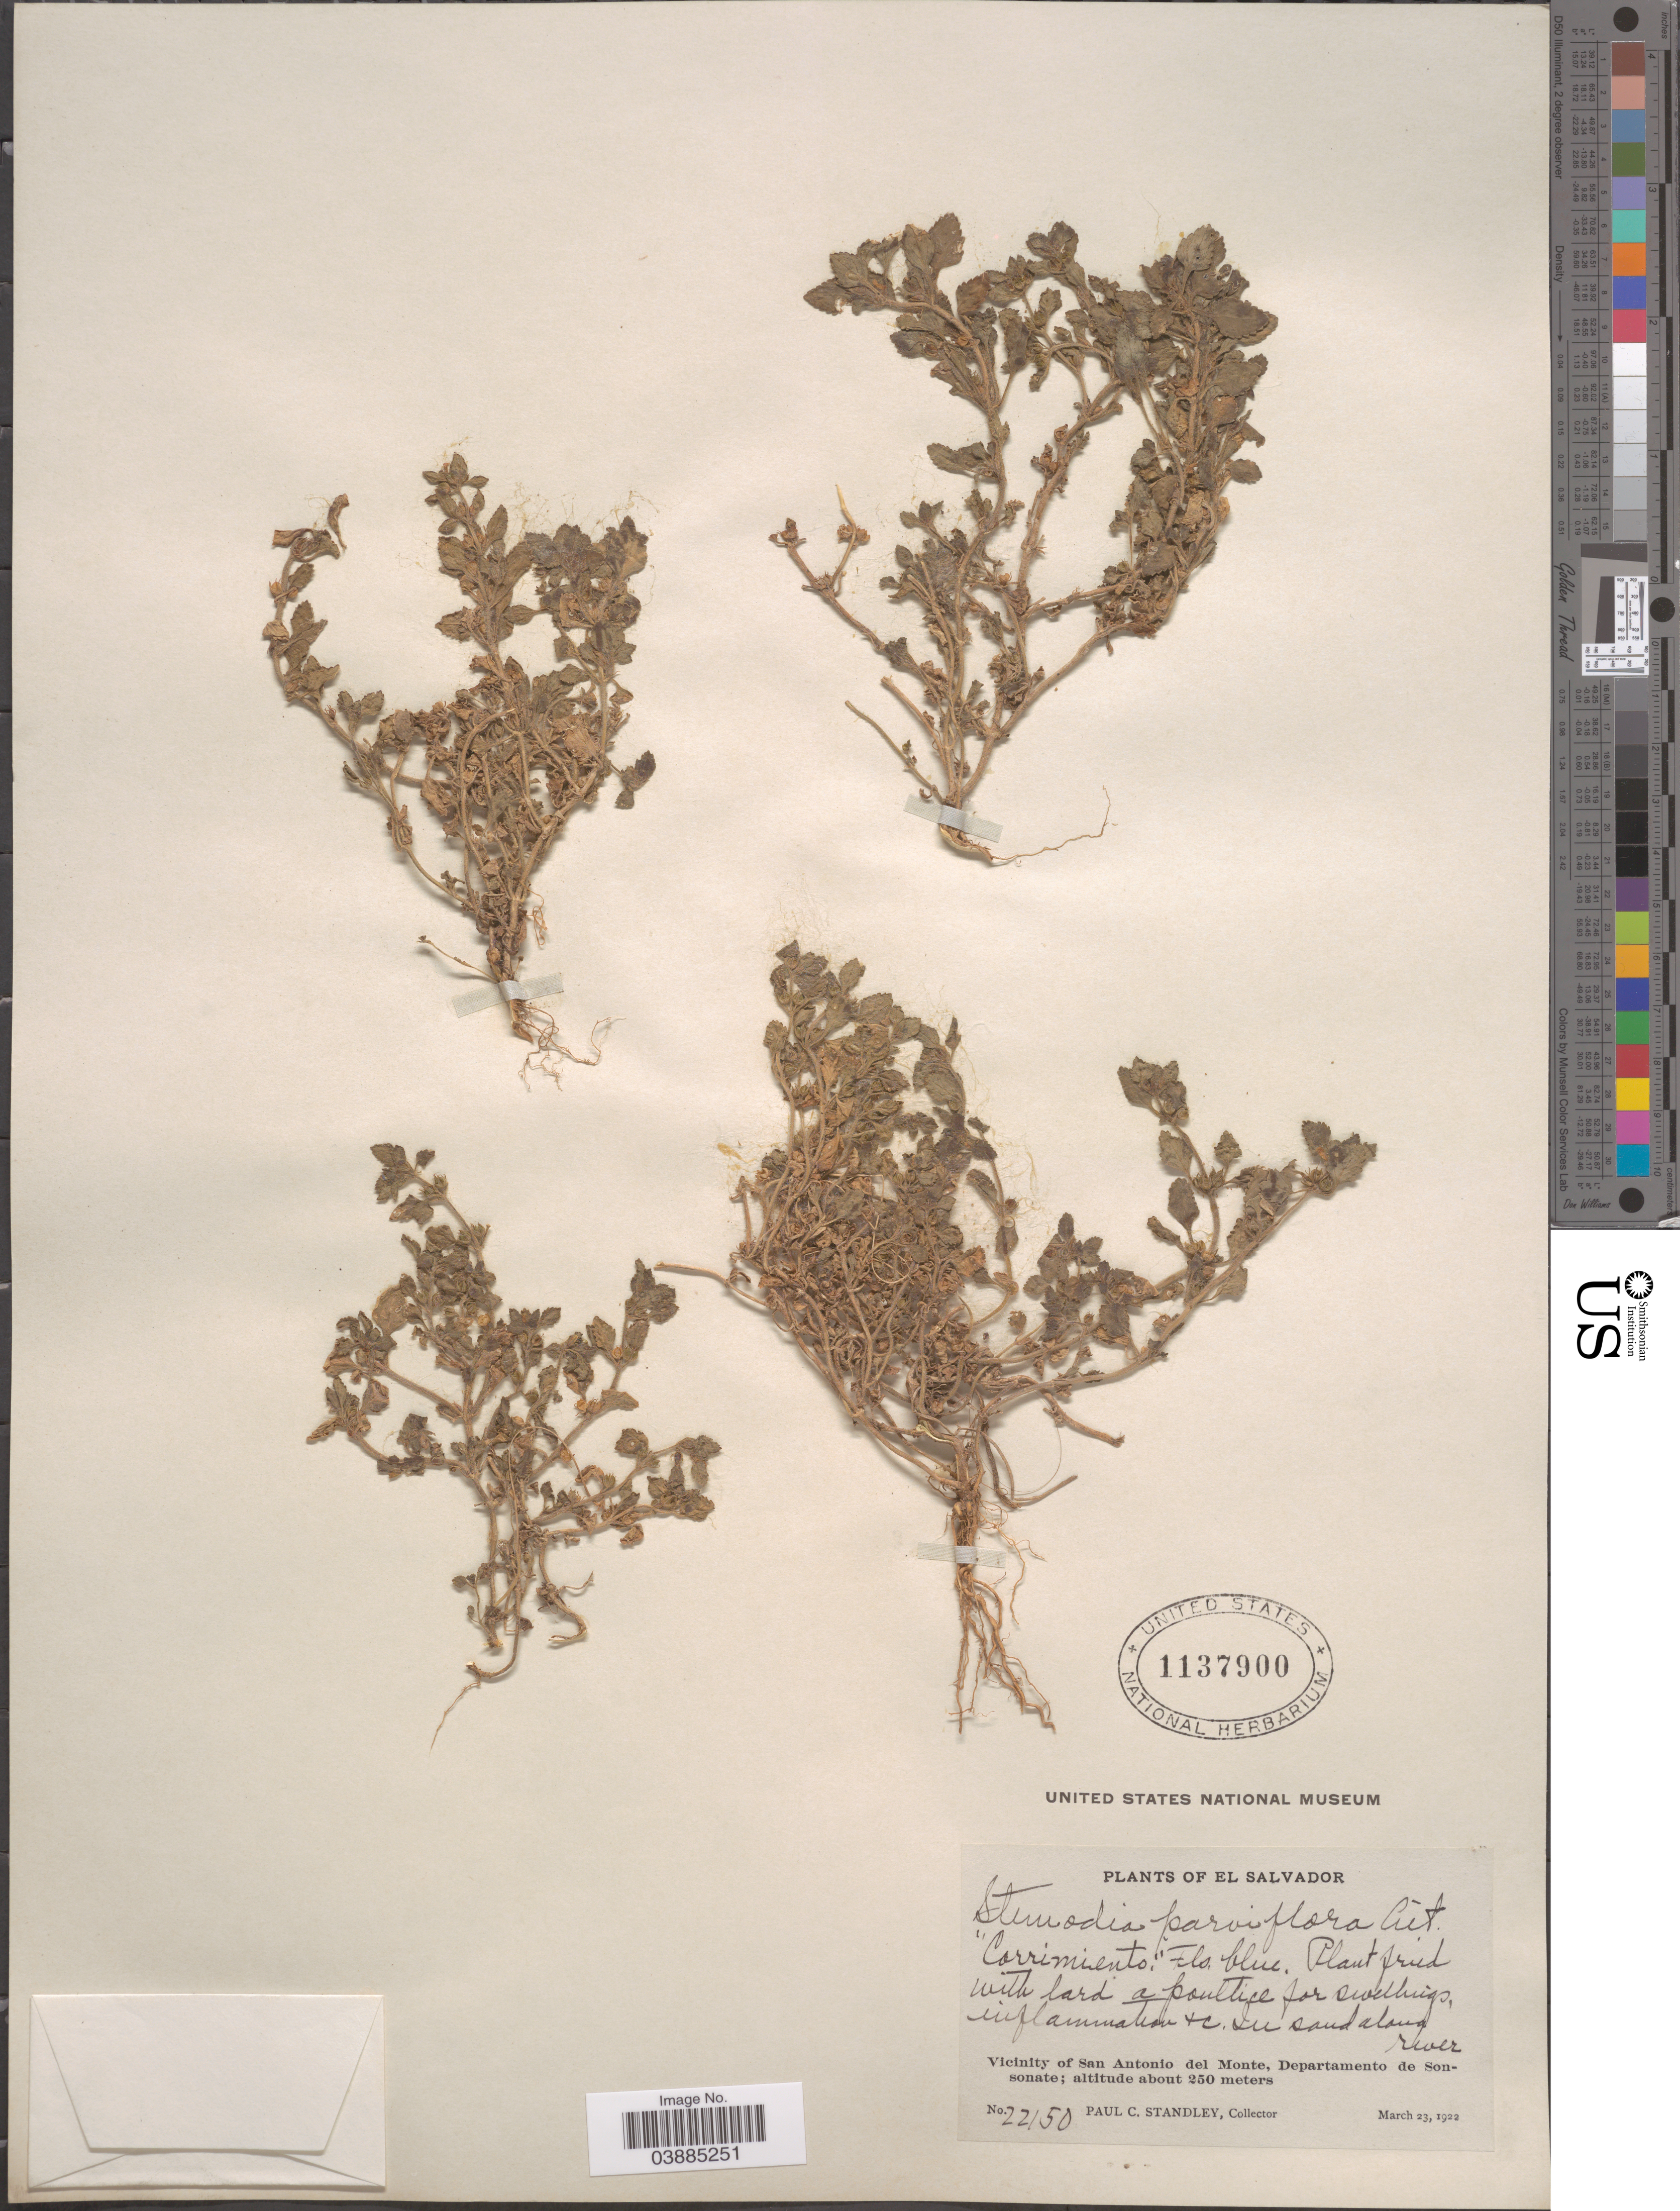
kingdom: Plantae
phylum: Tracheophyta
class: Magnoliopsida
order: Lamiales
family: Plantaginaceae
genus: Stemodia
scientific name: Stemodia parviflora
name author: W.T. Aiton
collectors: P. C. Standley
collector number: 22150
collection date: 1922-03-23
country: El Salvador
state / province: Sonsonate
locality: Vicinity of San Antonio del Monte, Departamento de Sonsonate.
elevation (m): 250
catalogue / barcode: US 1137900